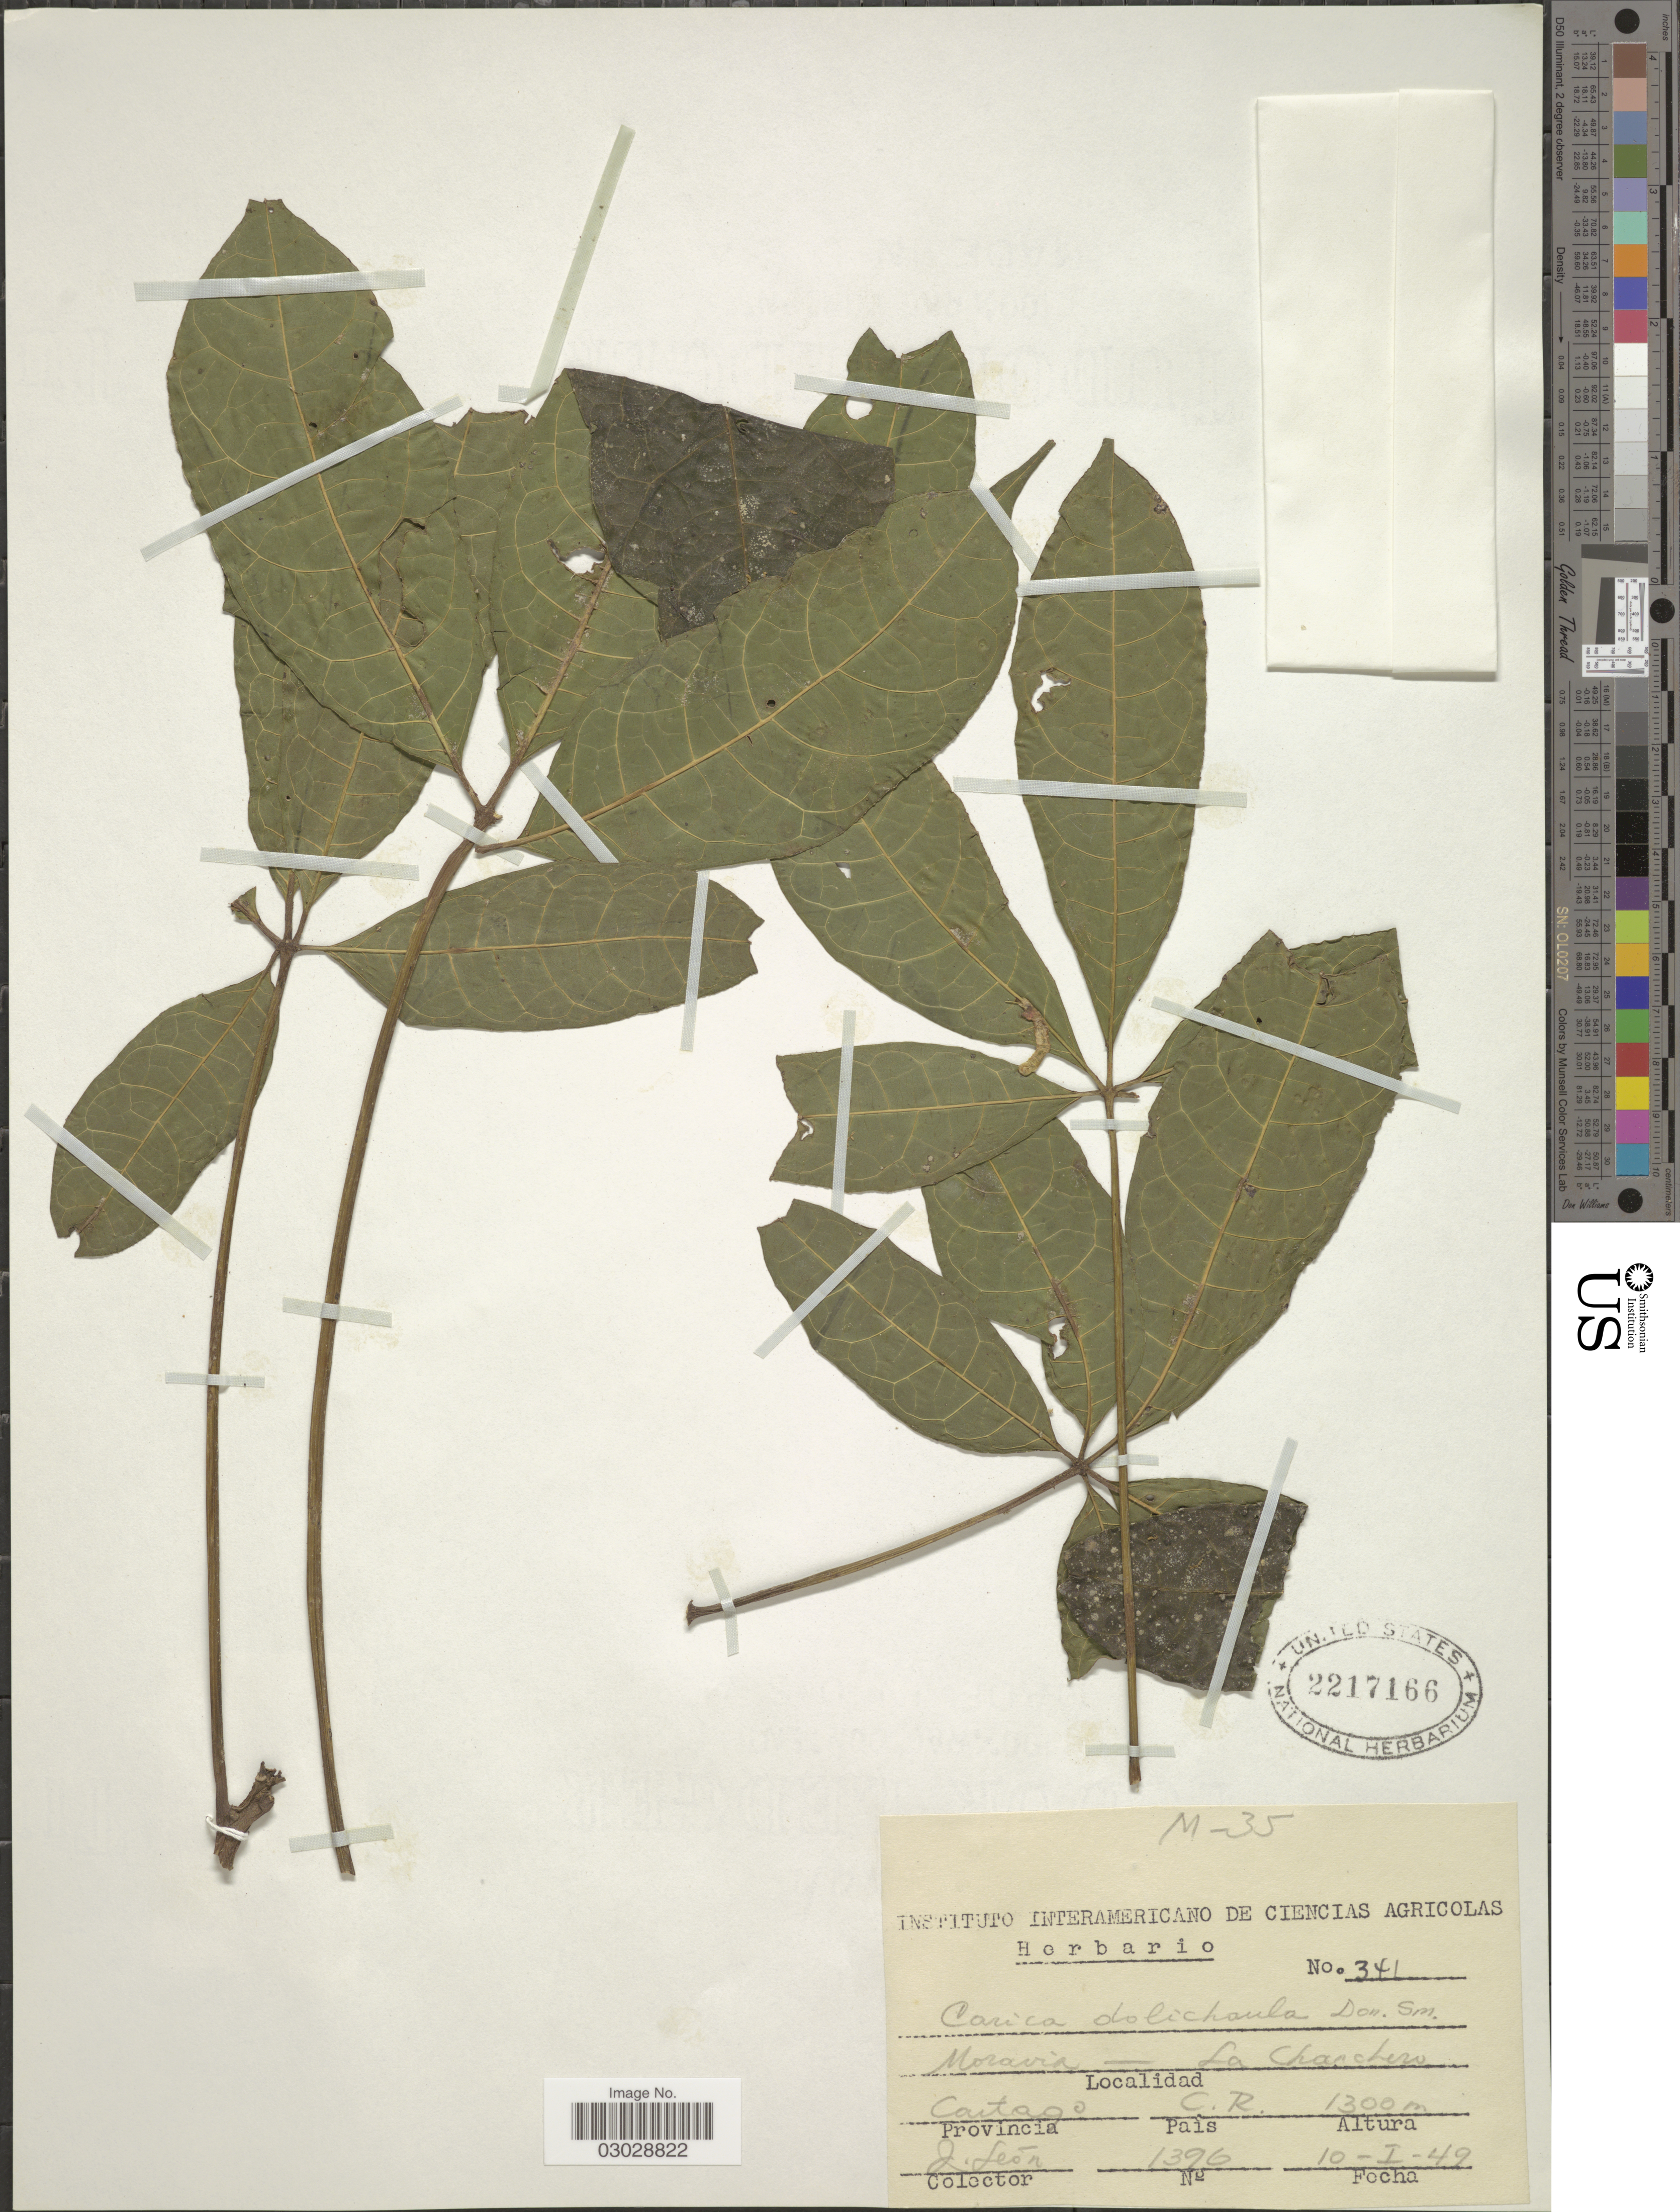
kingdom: Plantae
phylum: Tracheophyta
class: Magnoliopsida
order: Brassicales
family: Caricaceae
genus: Jacaratia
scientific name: Jacaratia dolichaula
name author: (Donn. Sm.) Woodson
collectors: J. León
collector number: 1396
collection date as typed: Transcribed d/m/y: 10/1/49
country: Costa Rica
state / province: Cartago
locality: Moravia - La Chanchero. C.R.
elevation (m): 1300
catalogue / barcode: US 2217166